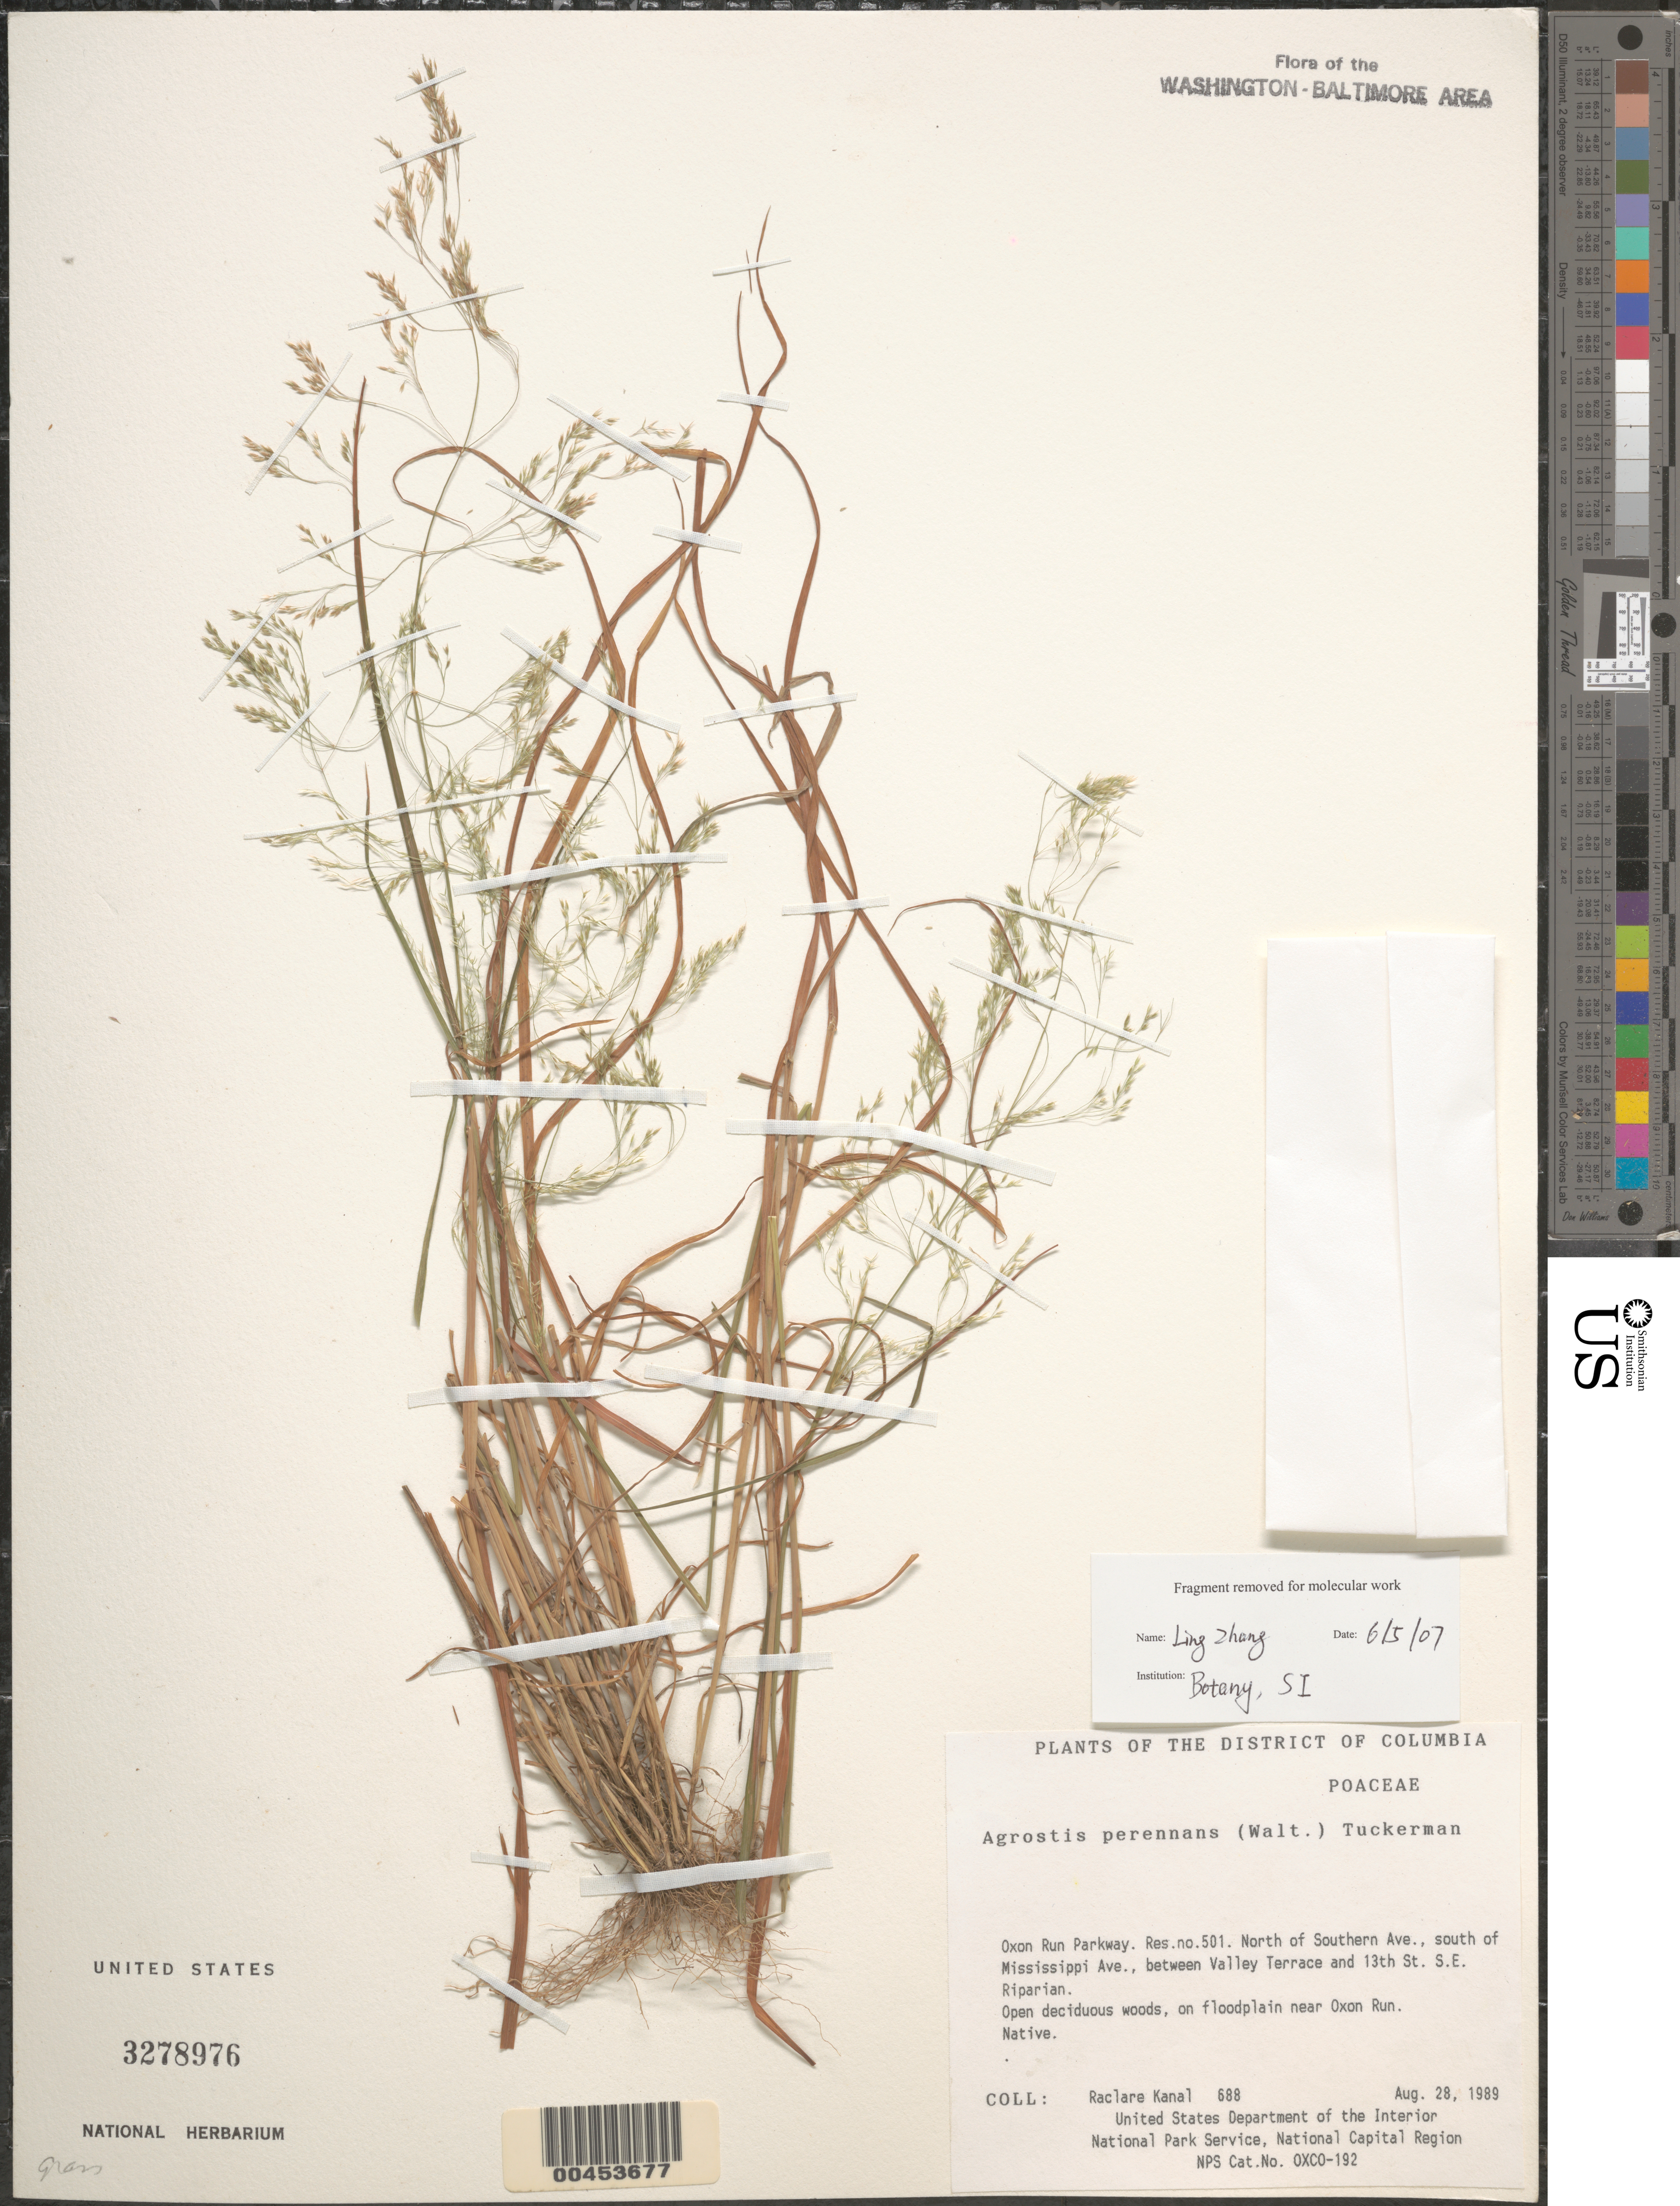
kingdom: Plantae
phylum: Tracheophyta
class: Liliopsida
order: Poales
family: Poaceae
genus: Agrostis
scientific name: Agrostis perennans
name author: (Walter) Tuck.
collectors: R. Kanal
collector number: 688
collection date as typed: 28 Aug 1989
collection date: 1989-08-28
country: United States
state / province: District of Columbia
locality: Oxon Run Parkway, Res 501, N of Southern Ave, S of Mississippi Ave, between Valley Terrace and 13th St, SE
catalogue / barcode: US 3278976